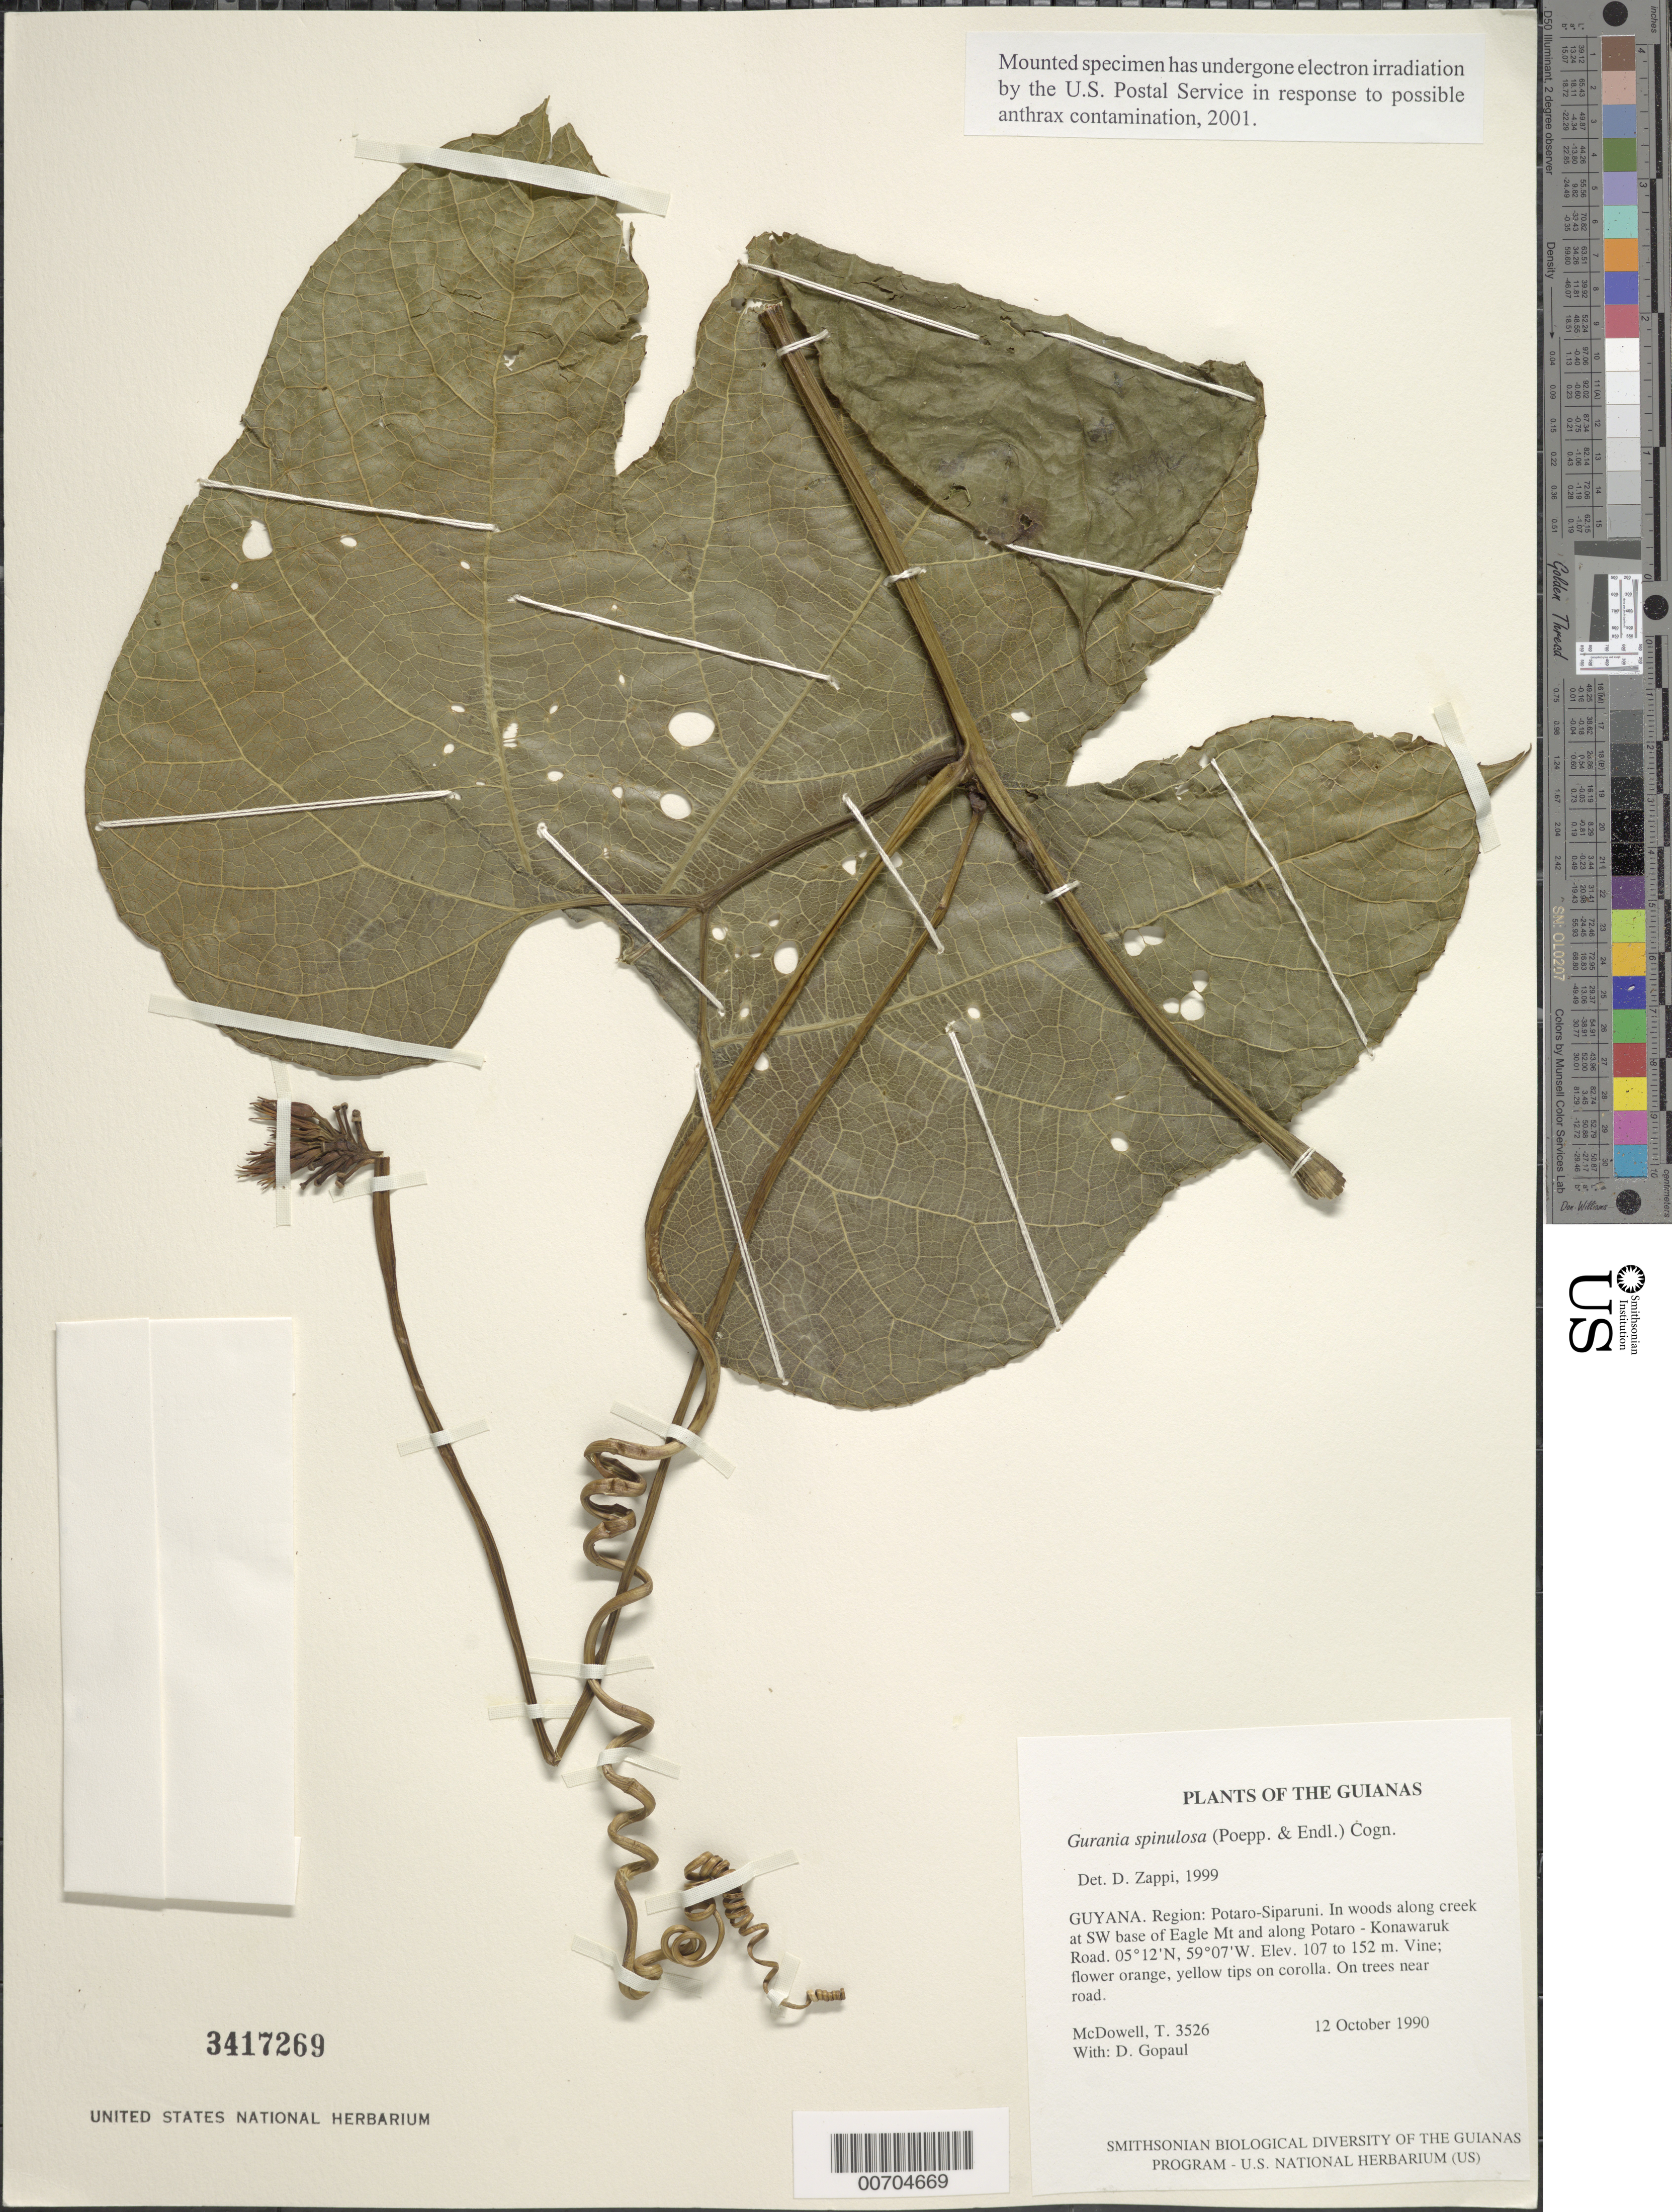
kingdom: Plantae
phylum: Tracheophyta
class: Magnoliopsida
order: Cucurbitales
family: Cucurbitaceae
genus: Gurania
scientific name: Gurania spinulosa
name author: (Poepp. & Endl.) Cogn.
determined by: Zappi, Daniela C.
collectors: T. McDowell & D. Gopaul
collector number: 3526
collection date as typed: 12 October 1990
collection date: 1990-10-12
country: Guyana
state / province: Potaro-Siparuni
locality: In woods along creek at SW base of Eagle Mt and along Potaro - Konawaruk Road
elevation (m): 107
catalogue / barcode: US 3417269